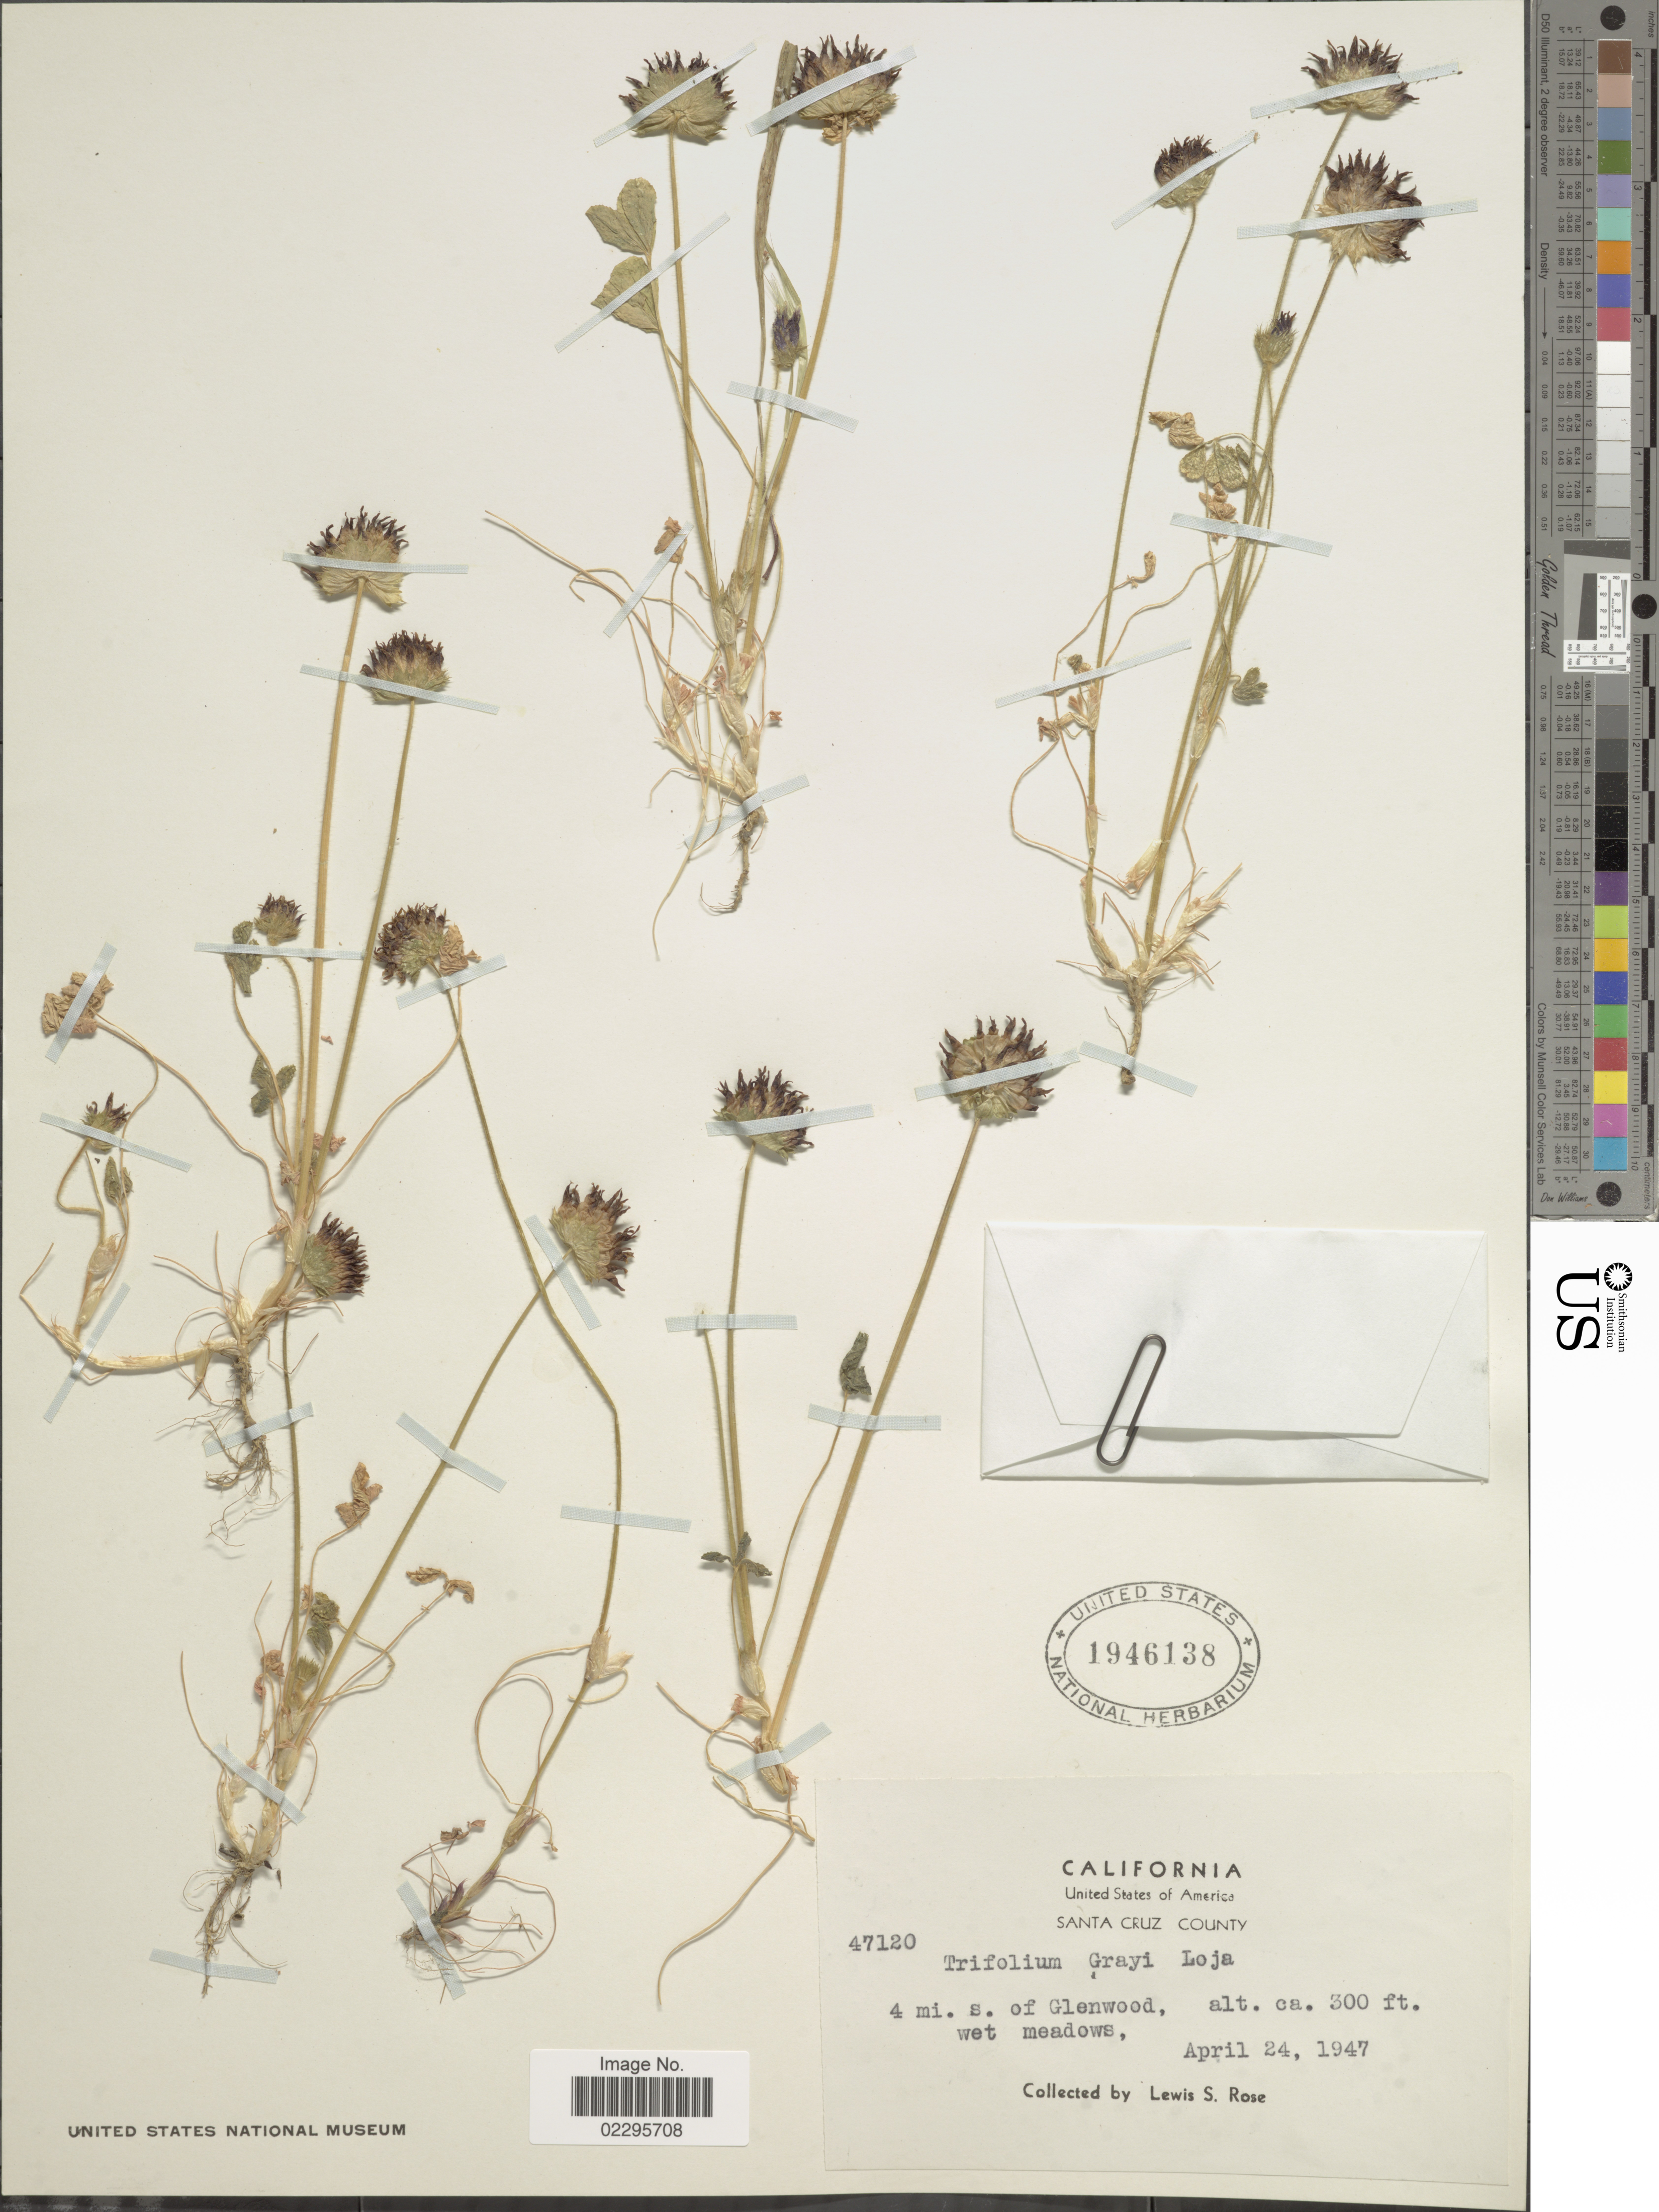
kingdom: Plantae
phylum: Tracheophyta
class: Magnoliopsida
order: Fabales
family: Fabaceae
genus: Trifolium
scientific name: Trifolium barbigerum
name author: Torr.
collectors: L. S. Rose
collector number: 47120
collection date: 1947-04-24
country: United States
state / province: California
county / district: Santa Cruz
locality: Santa Cruz County, 4 mi. s. of Glenwood, wet meadows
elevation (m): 91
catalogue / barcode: US 1946138